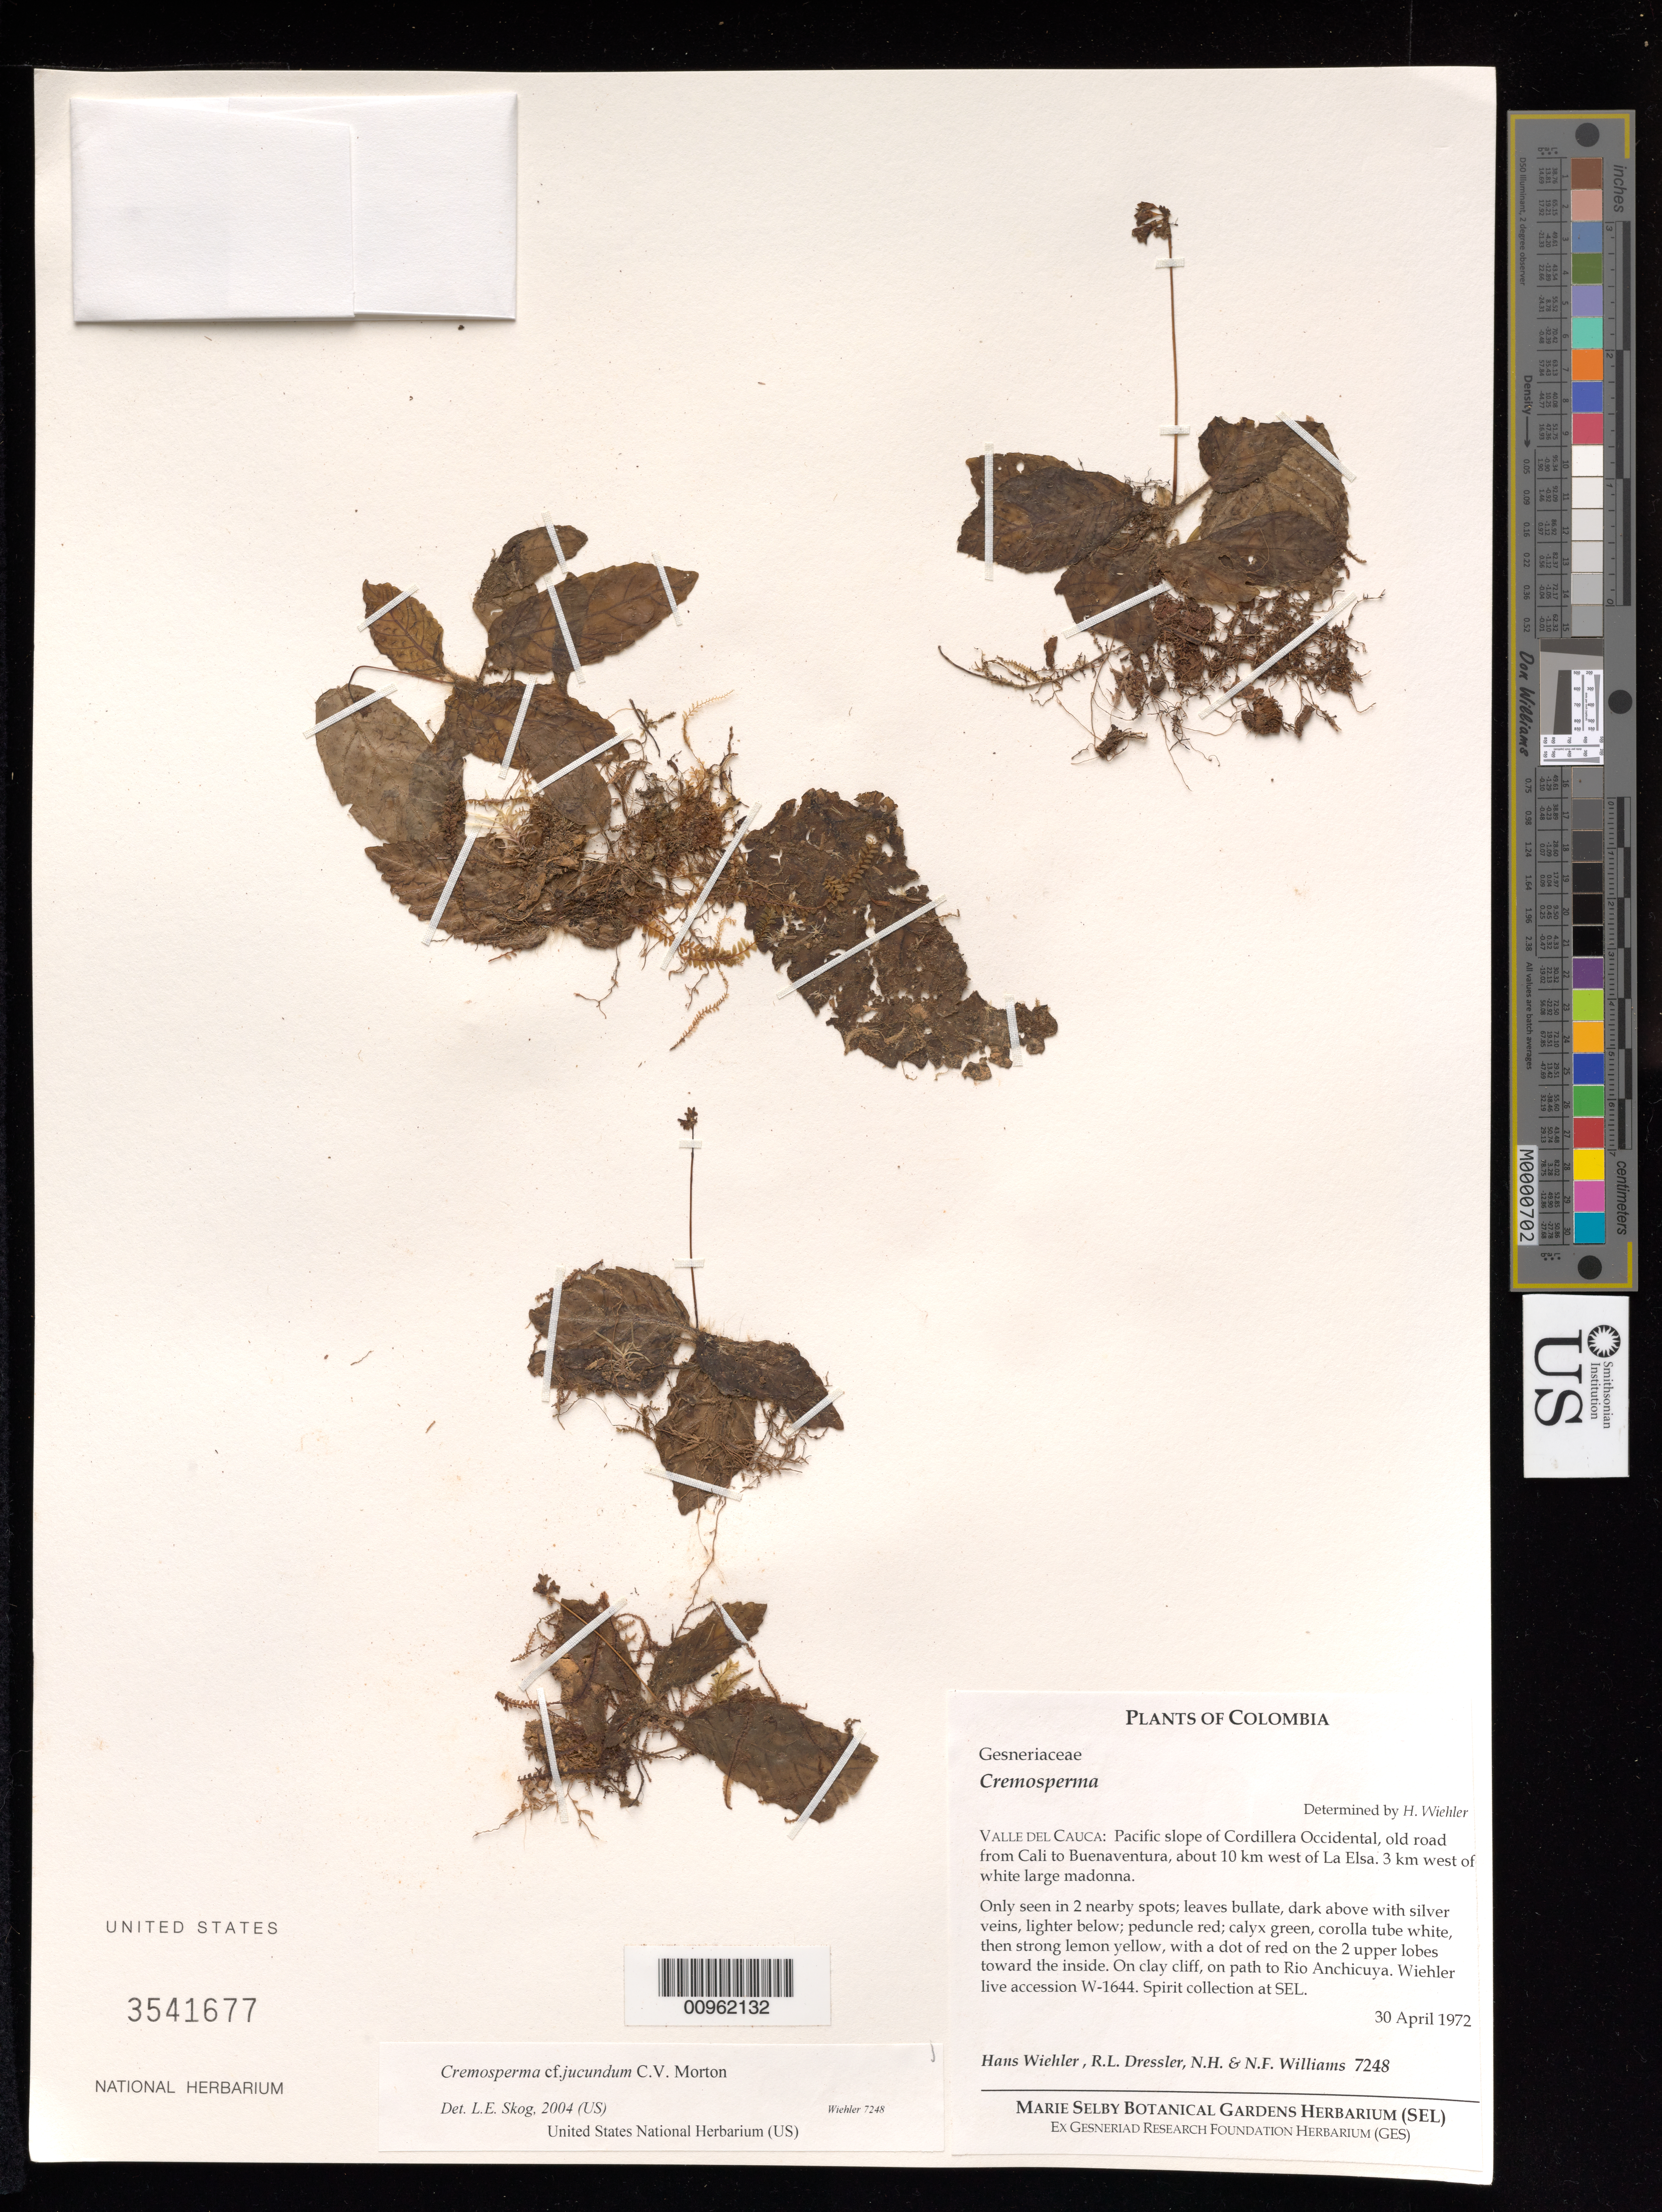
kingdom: Plantae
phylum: Tracheophyta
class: Magnoliopsida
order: Lamiales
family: Gesneriaceae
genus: Cremosperma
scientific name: Cremosperma jucundum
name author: C.V. Morton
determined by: Skog, Laurence E.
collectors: H. J. Wiehler, R. Dressler, N. H. Williams & N. Williams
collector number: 7248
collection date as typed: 30 Apr 1972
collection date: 1972-04-30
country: Colombia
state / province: Valle del Cauca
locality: Valle del Cauca: Pacific slope of Cordillera Occidental, old road from Cali to Buenaventura, about 10 km west of La Elsa, 3 km west of white large madonna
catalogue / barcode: US 3541677